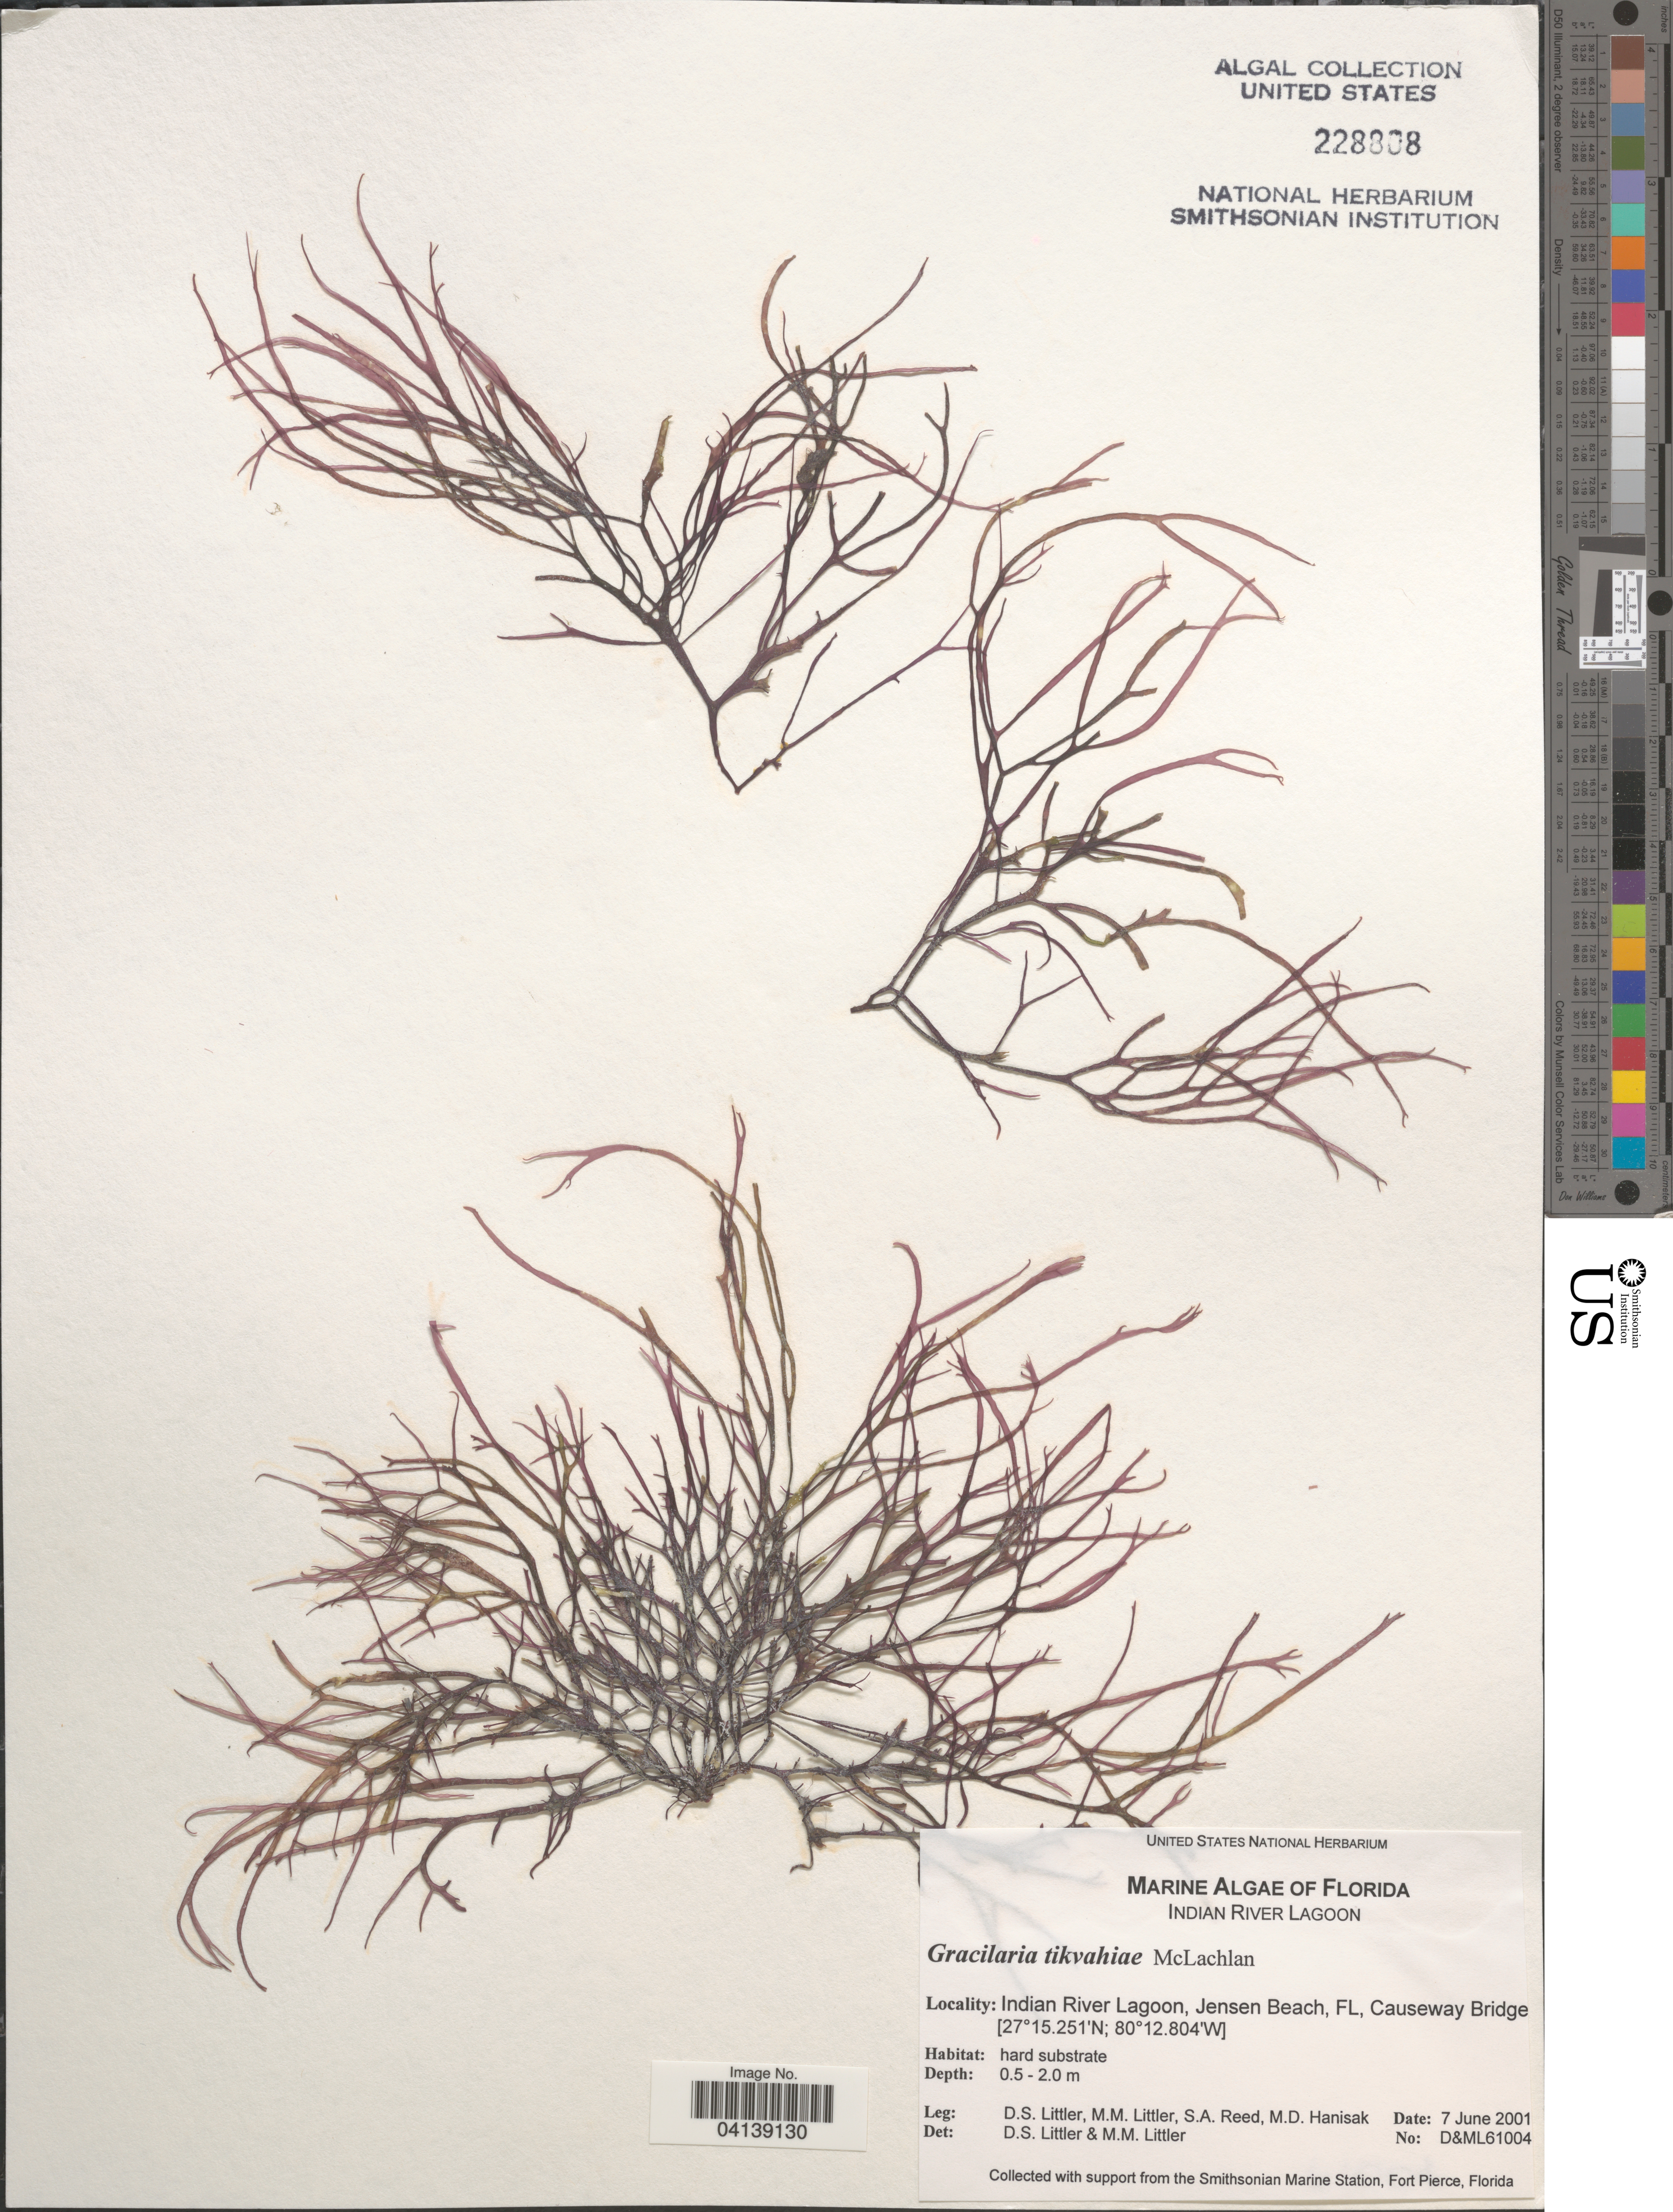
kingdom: Plantae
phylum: Rhodophyta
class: Florideophyceae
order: Gracilariales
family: Gracilariaceae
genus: Gracilaria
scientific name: Gracilaria tikvahiae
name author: McLachlan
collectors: D. S. Littler, S. Reed & M. Hanisak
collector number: D&ML61004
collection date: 2001-06-07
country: United States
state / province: Florida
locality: Indian River Lagoon, Jensen Beach, Causeway Bridge.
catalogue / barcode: US 228808